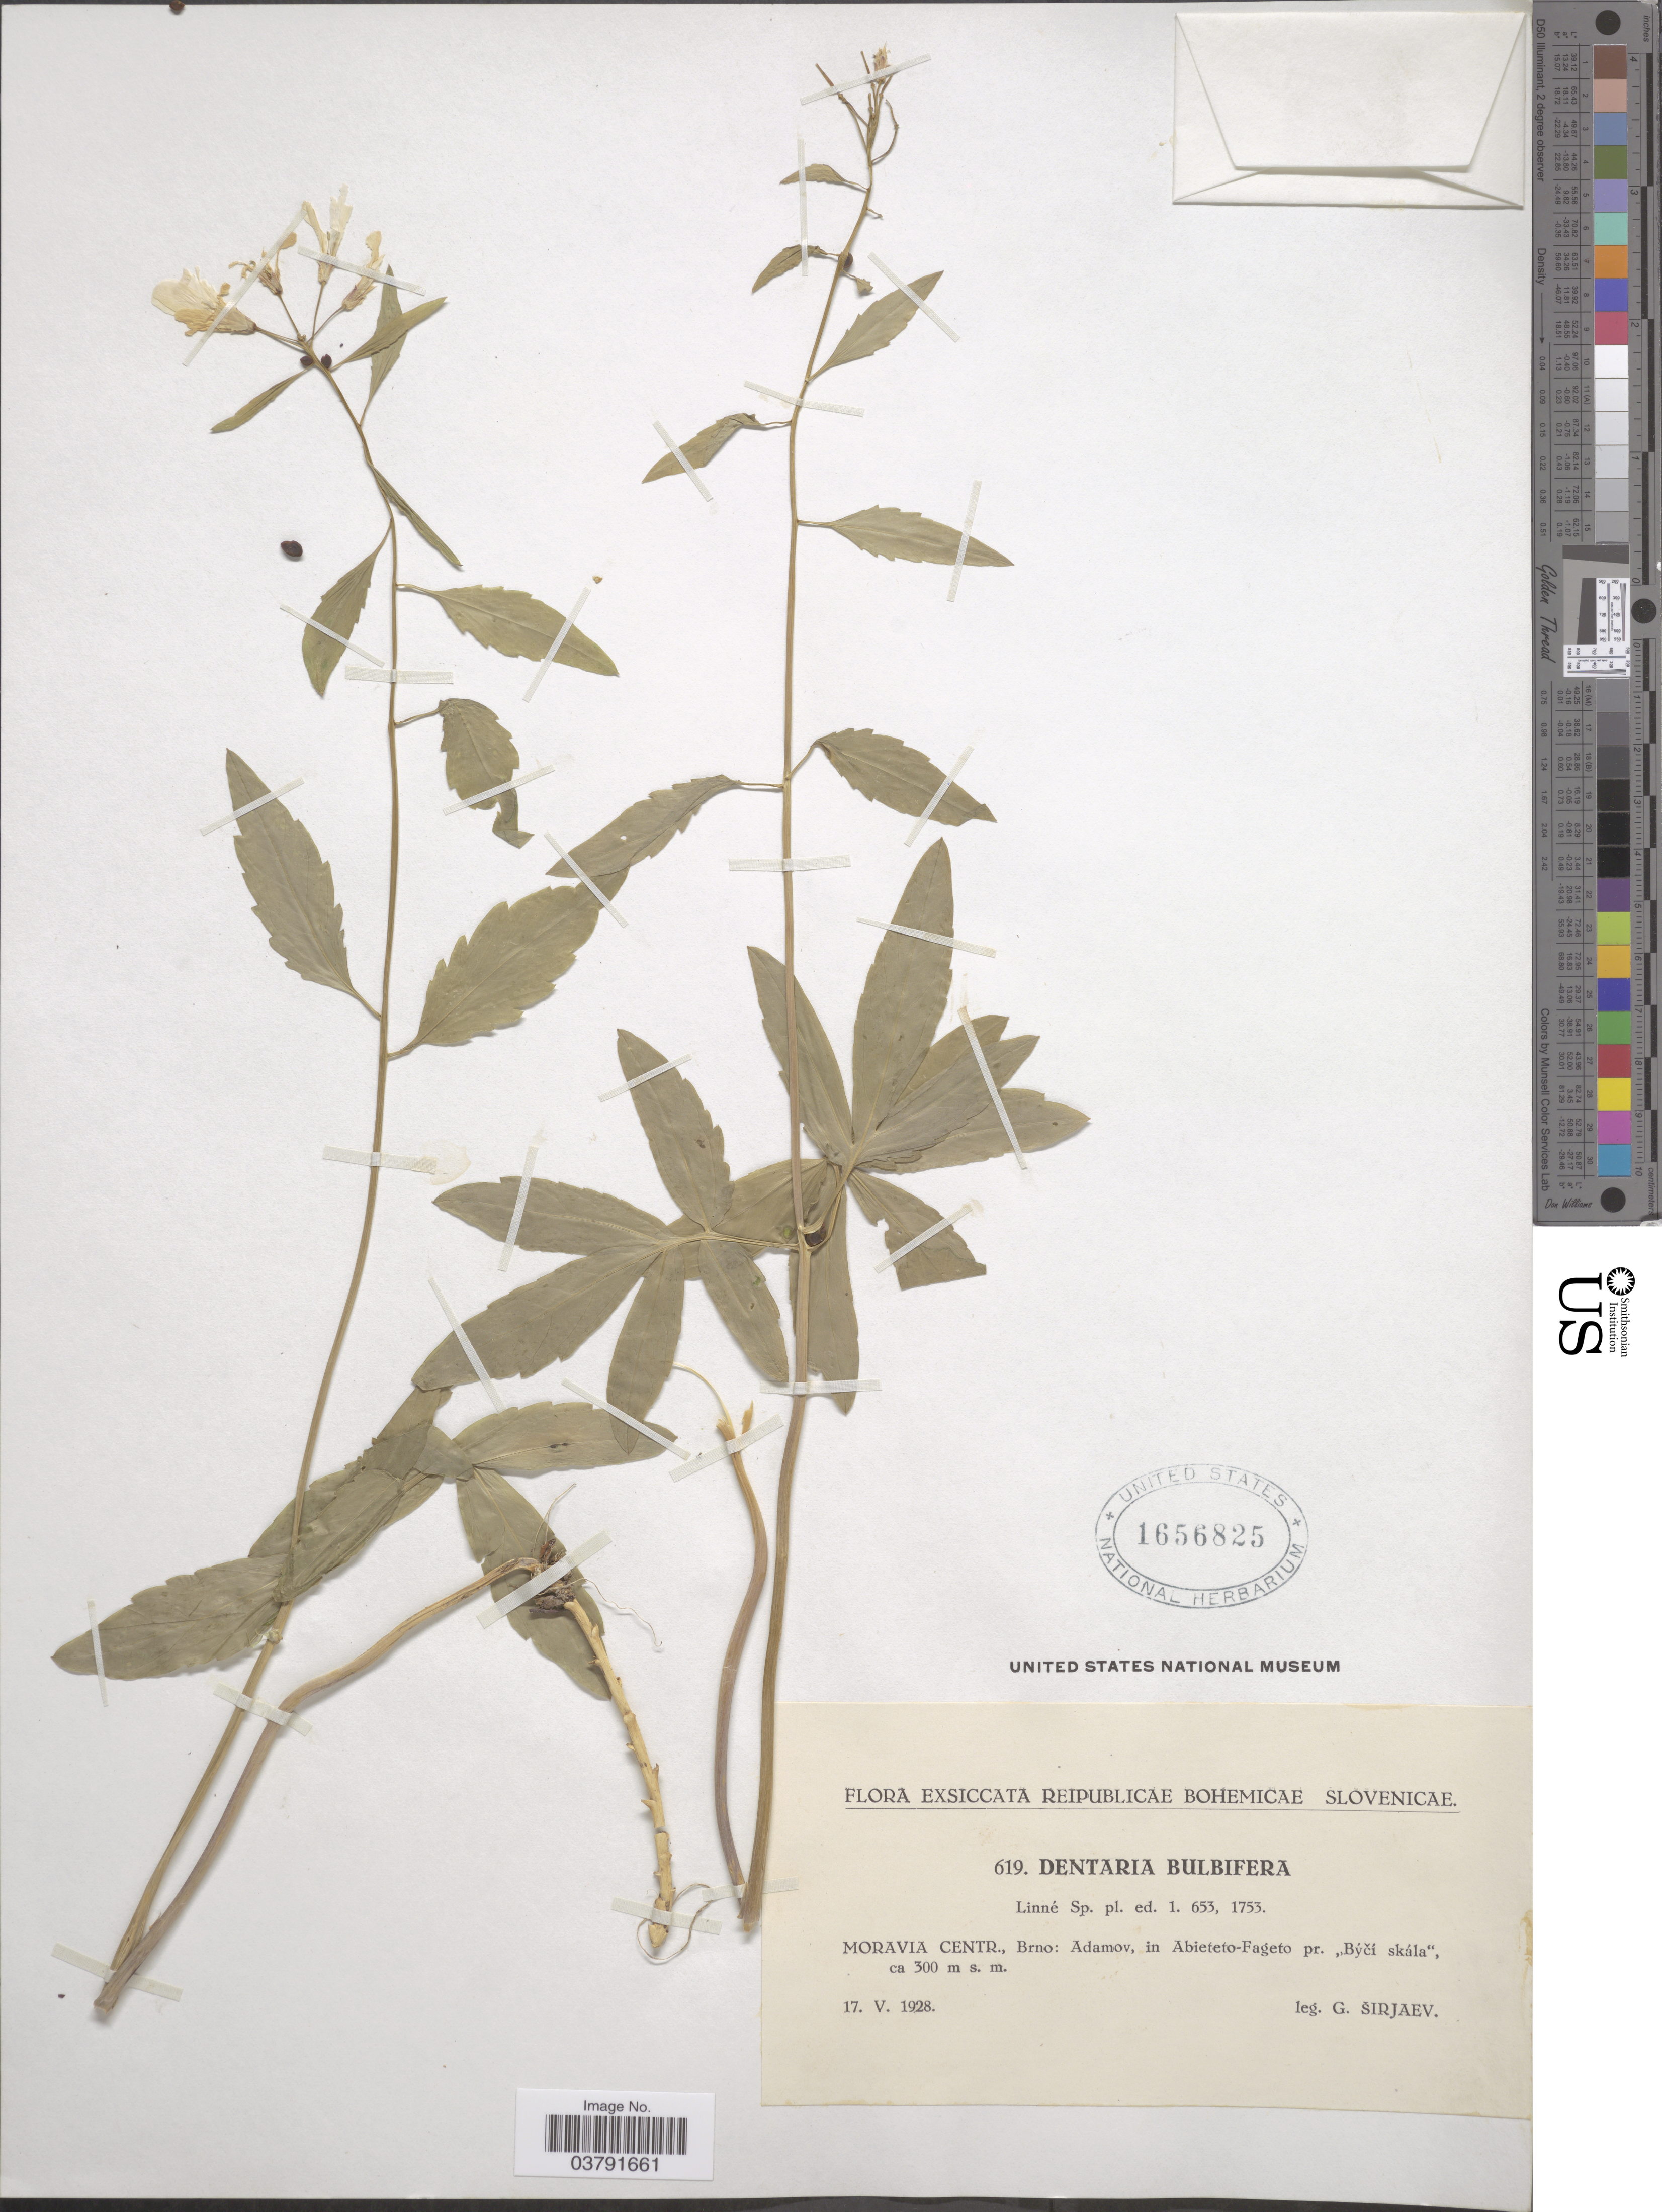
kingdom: Plantae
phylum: Tracheophyta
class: Magnoliopsida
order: Brassicales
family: Brassicaceae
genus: Dentaria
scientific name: Dentaria bulbifera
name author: L.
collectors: G. Sirjaev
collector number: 619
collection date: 1928-05-17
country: Czechia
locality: Republicae Slovenicae. Moravia centr., Brno: Adamov, in Abieteto-Faġeto pr. "Býči skála".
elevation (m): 300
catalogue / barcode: US 1656825